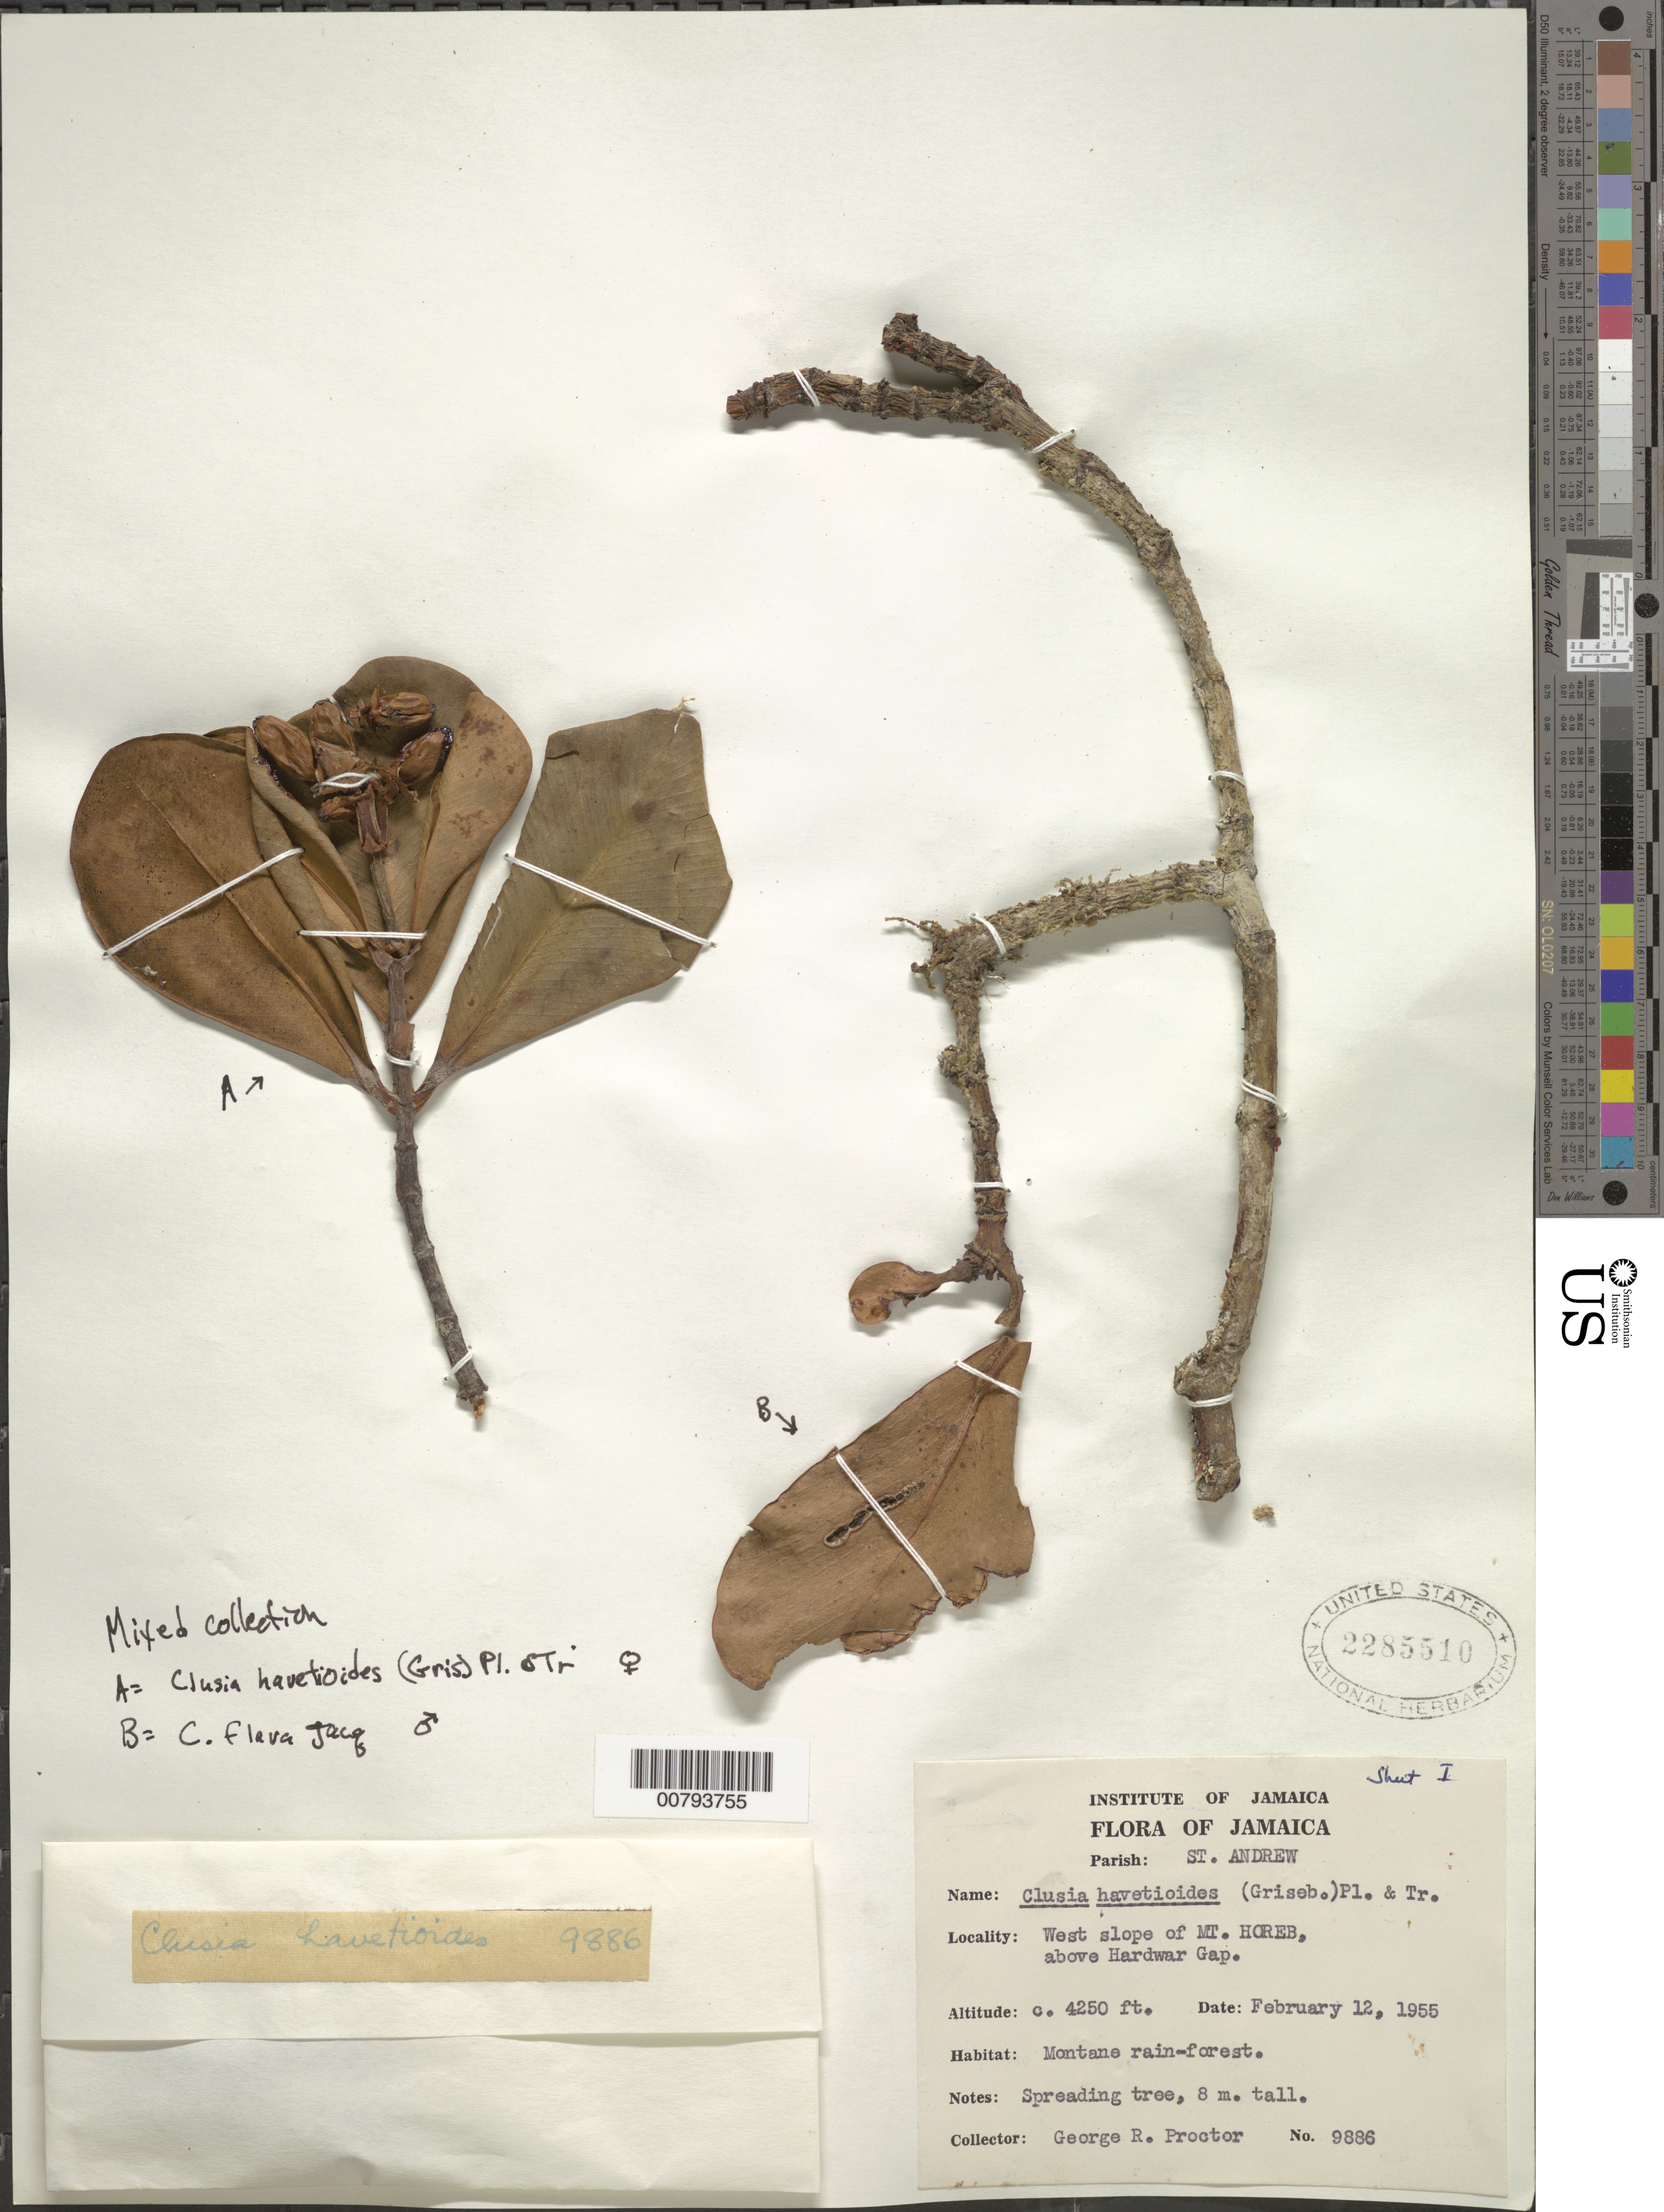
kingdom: Plantae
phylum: Tracheophyta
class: Magnoliopsida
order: Malpighiales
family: Clusiaceae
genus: Clusia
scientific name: Clusia havetioides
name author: (Griseb.) Planch. & Triana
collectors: G. R. Proctor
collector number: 9886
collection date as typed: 12 Feb 1955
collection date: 1955-02-12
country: Jamaica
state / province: Saint Andrew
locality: West slope of Mt. Horeb, above Hardwar Gap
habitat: Montane rainforest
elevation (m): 1295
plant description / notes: Sheet I. Sheet also had specimen of a different species on it: Clusia flava Jacq. (with male flowers).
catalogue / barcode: US 2285510